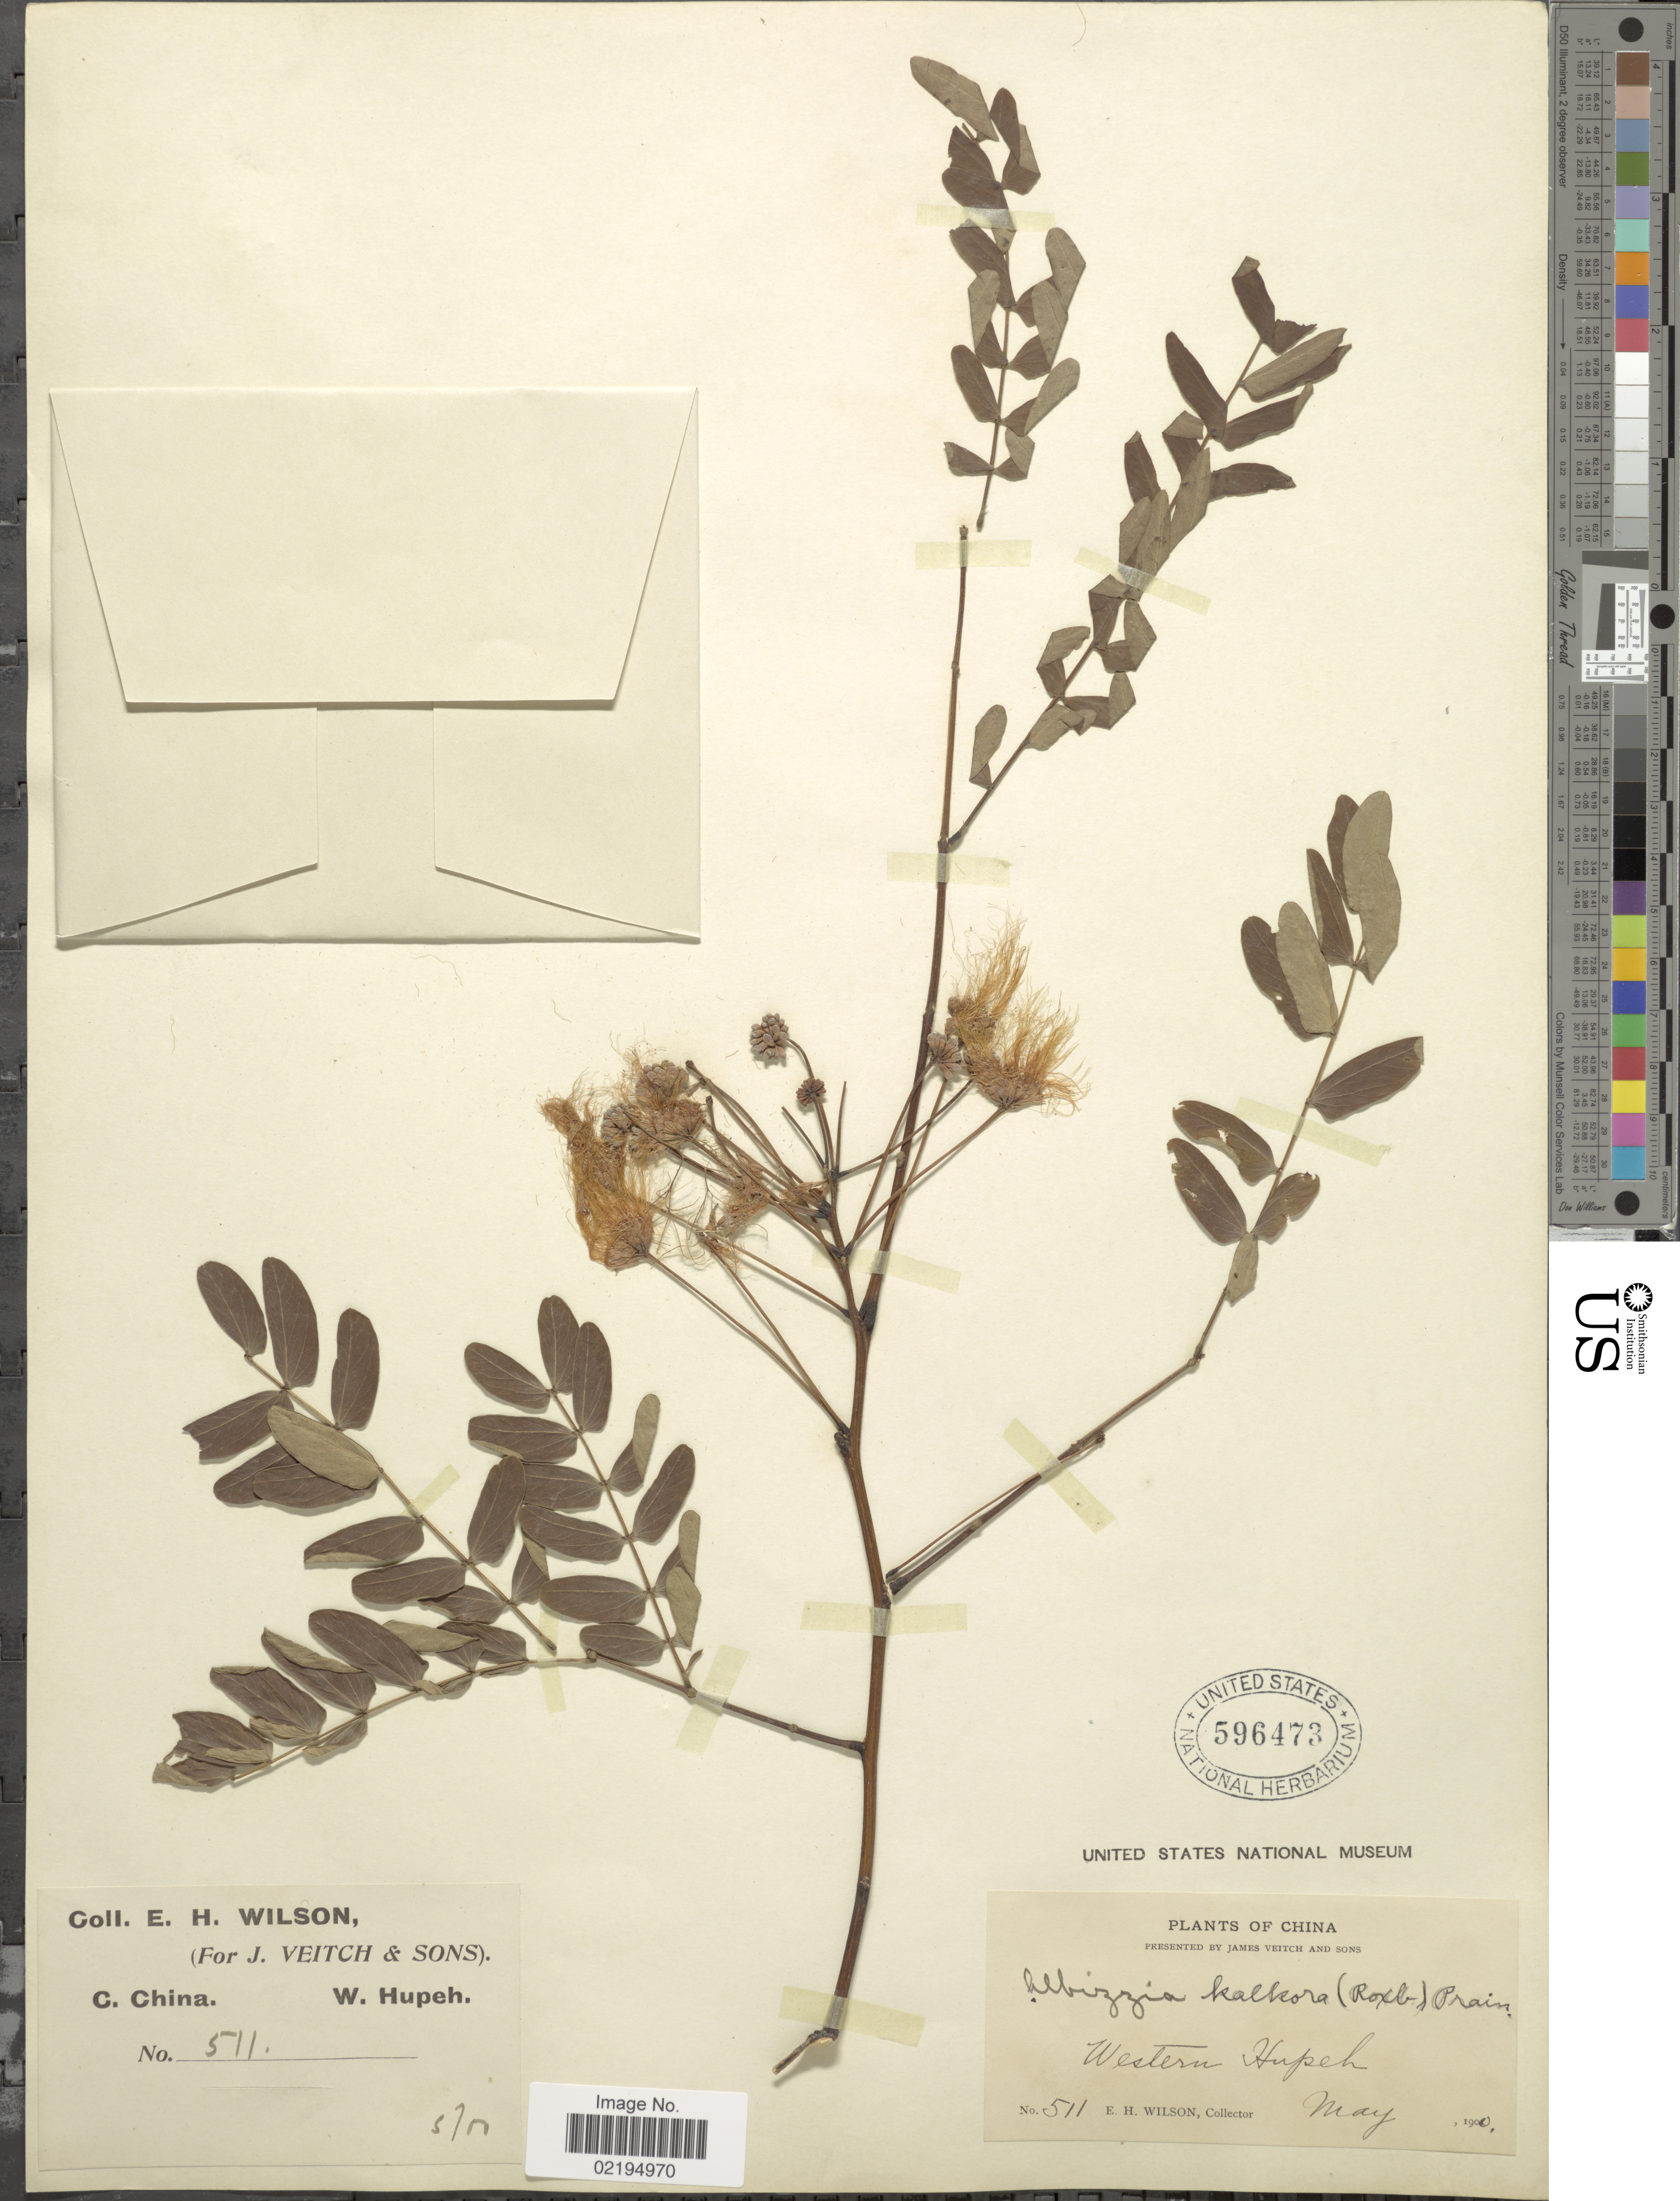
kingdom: Plantae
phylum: Tracheophyta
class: Magnoliopsida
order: Fabales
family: Fabaceae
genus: Albizia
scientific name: Albizia kalkora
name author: (Roxb.) Prain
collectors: E. Wilson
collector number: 511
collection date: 1900-05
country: China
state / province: Hubei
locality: Western Hupeh.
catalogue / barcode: US 596473